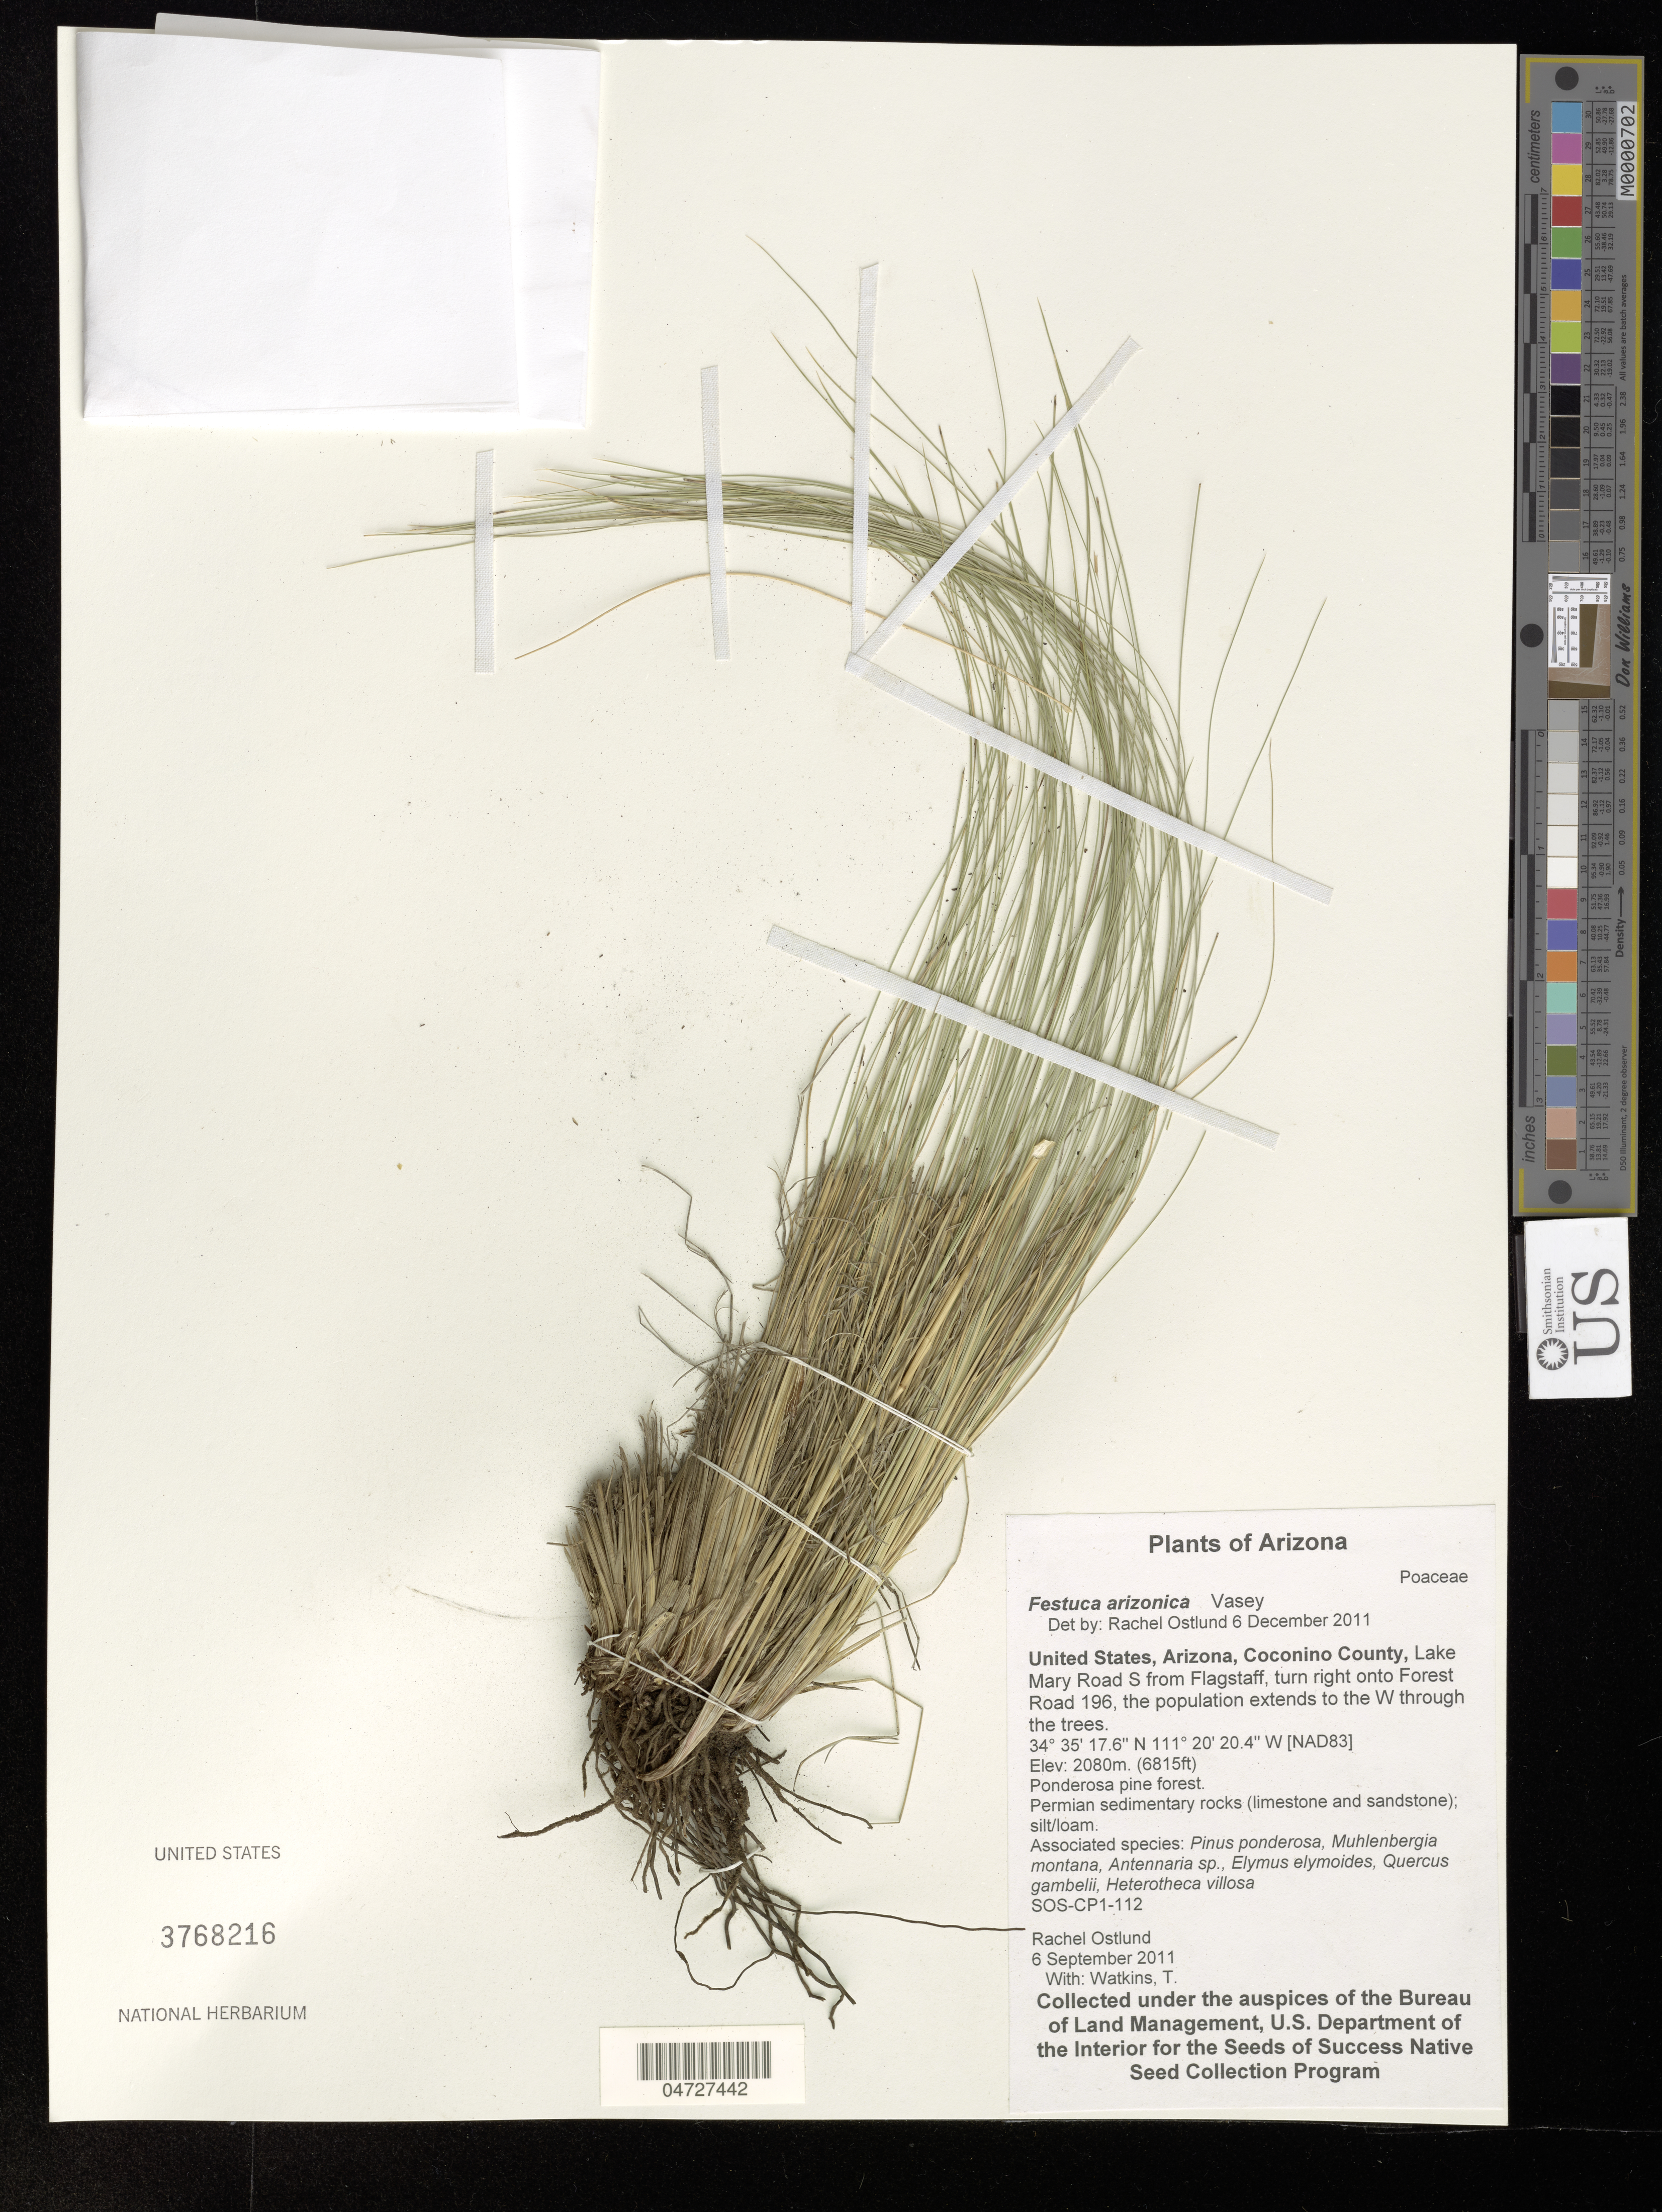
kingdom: Plantae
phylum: Tracheophyta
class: Liliopsida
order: Poales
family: Poaceae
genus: Festuca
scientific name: Festuca arizonica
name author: Vasey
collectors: R. Ostlund & T. Watkins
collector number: SOS-CP1-112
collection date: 2011-09-06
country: United States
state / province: Arizona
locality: Coconino County, Lake Mary Road S from Flagstaff, turn right onto Forest Road 196, the population extends to the W through the trees.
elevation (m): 2080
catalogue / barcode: US 3768216